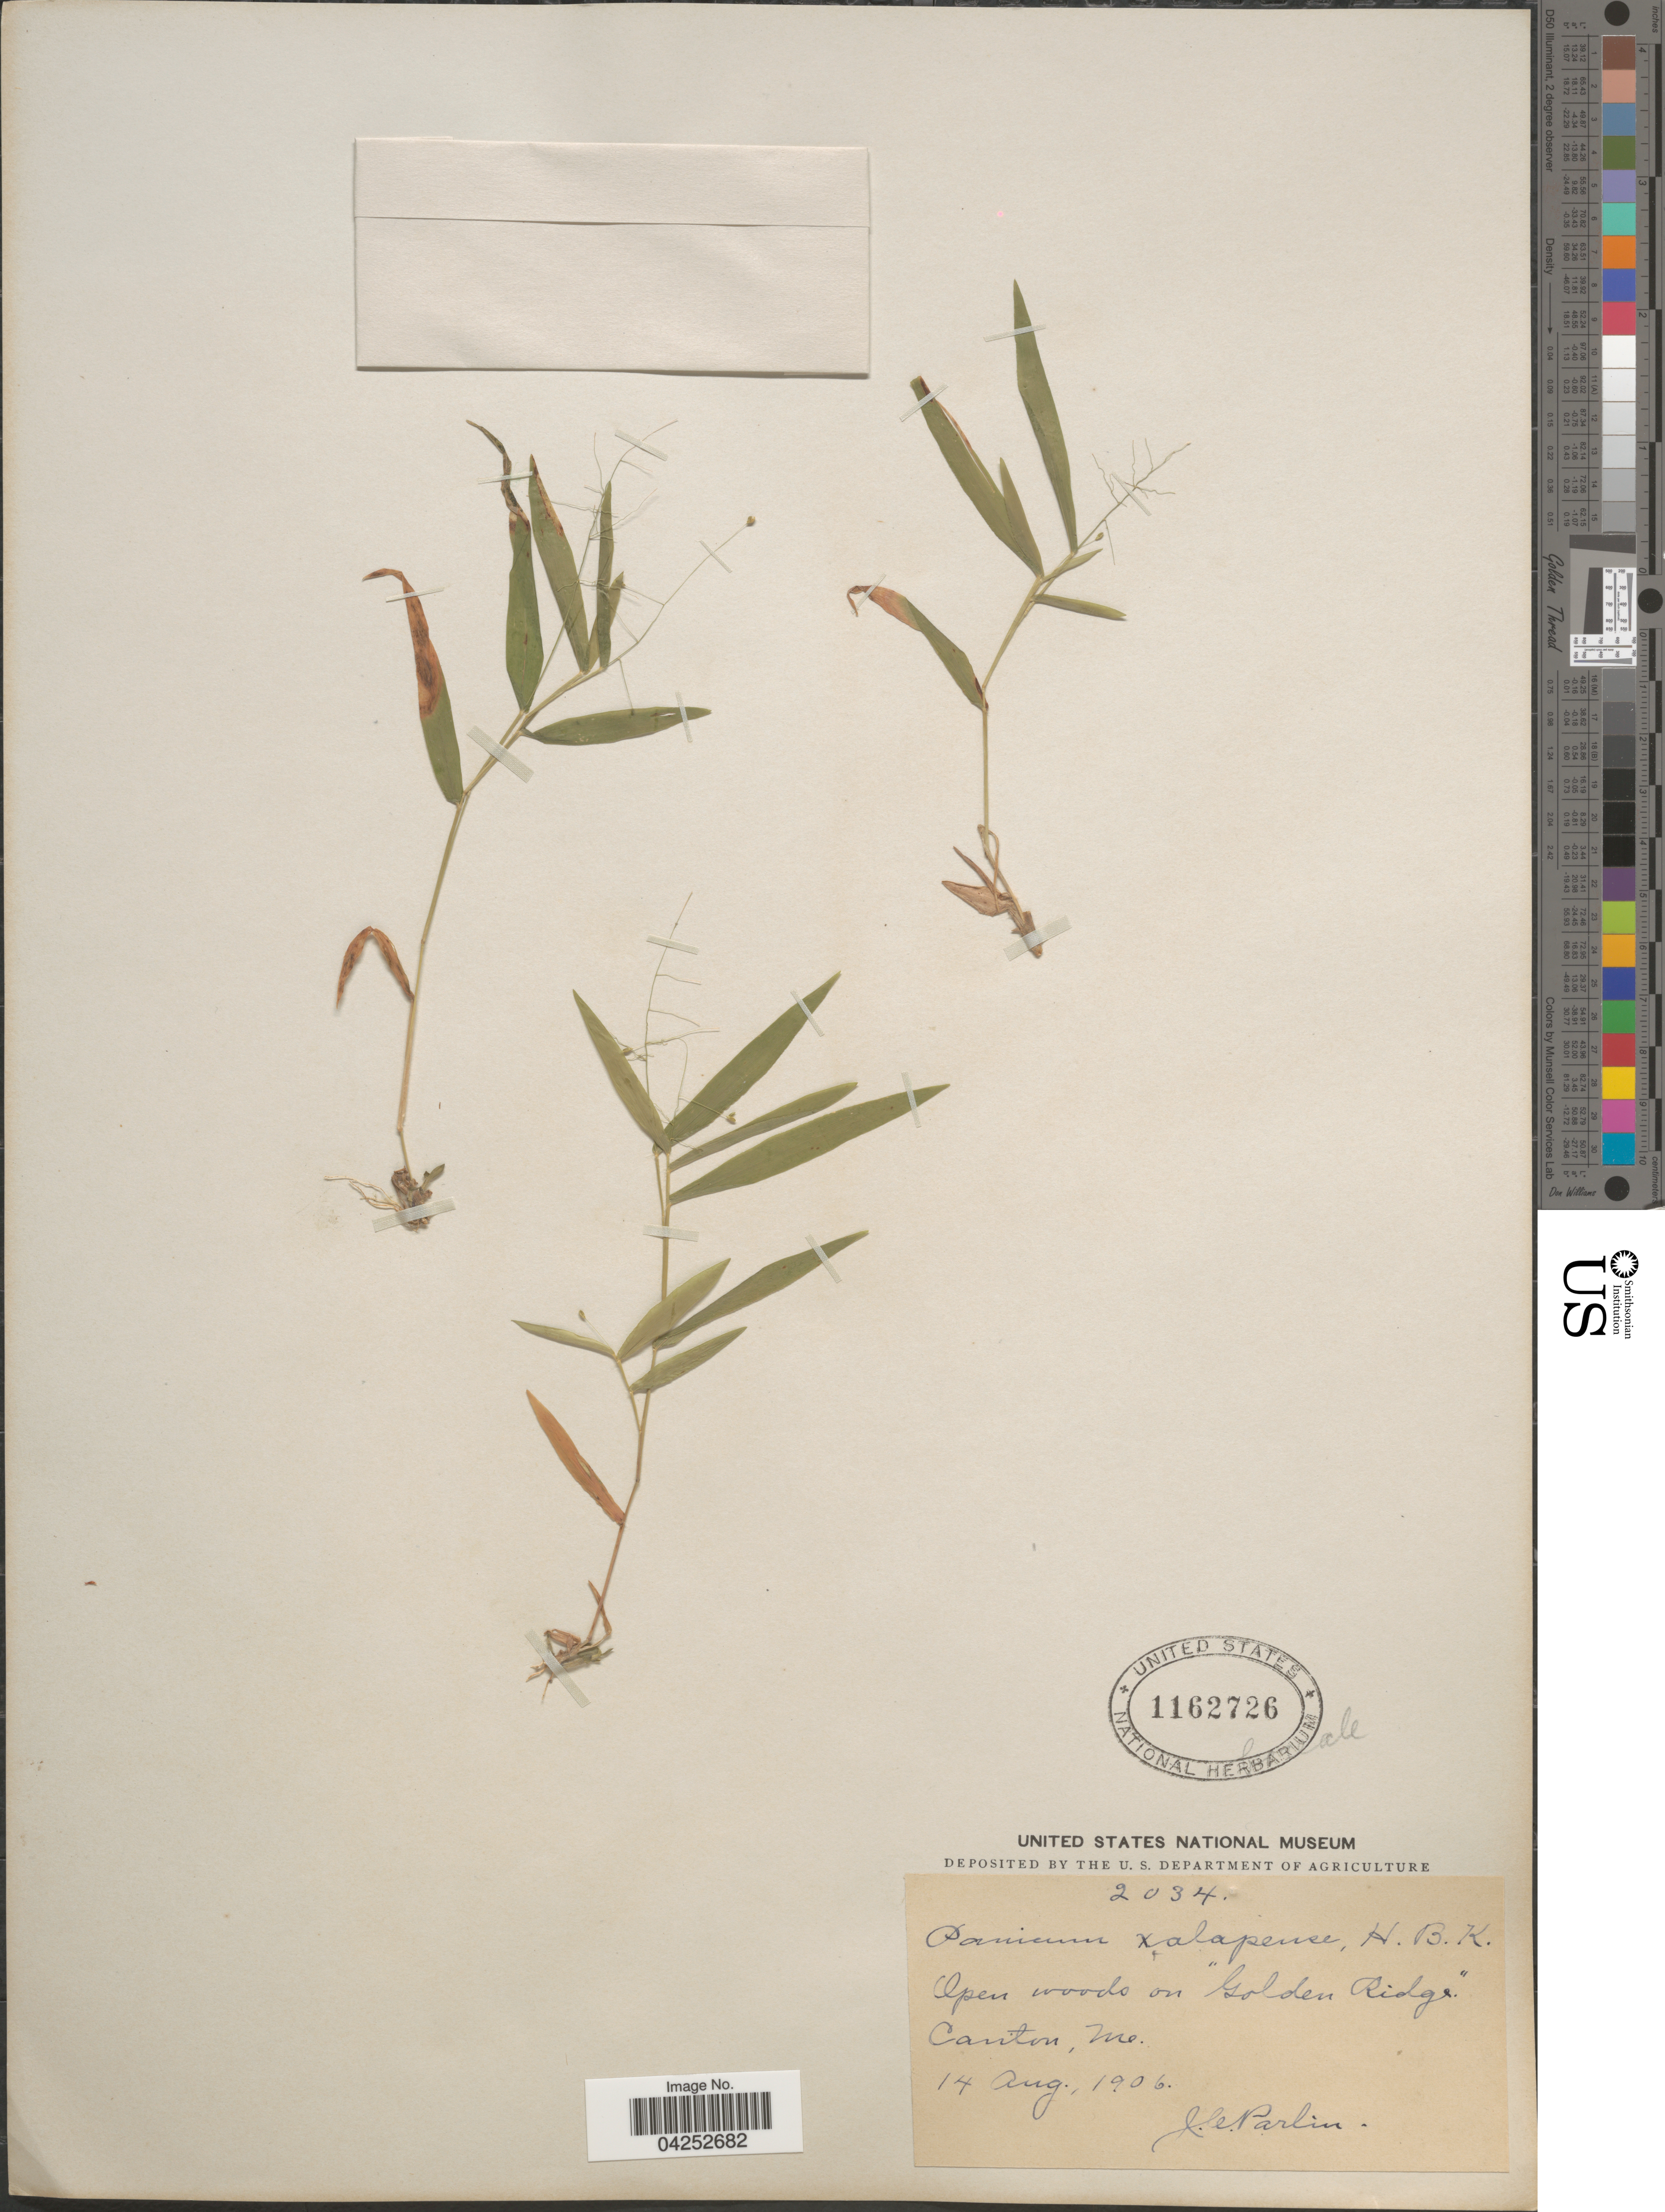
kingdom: Plantae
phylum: Tracheophyta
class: Liliopsida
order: Poales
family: Poaceae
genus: Dichanthelium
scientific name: Dichanthelium boreale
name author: (Nash) Freckmann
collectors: J. Parlin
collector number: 2034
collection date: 1906-08-14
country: United States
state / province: Maine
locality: Open woods on "Golden Ridge" Canton.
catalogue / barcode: US 1162726